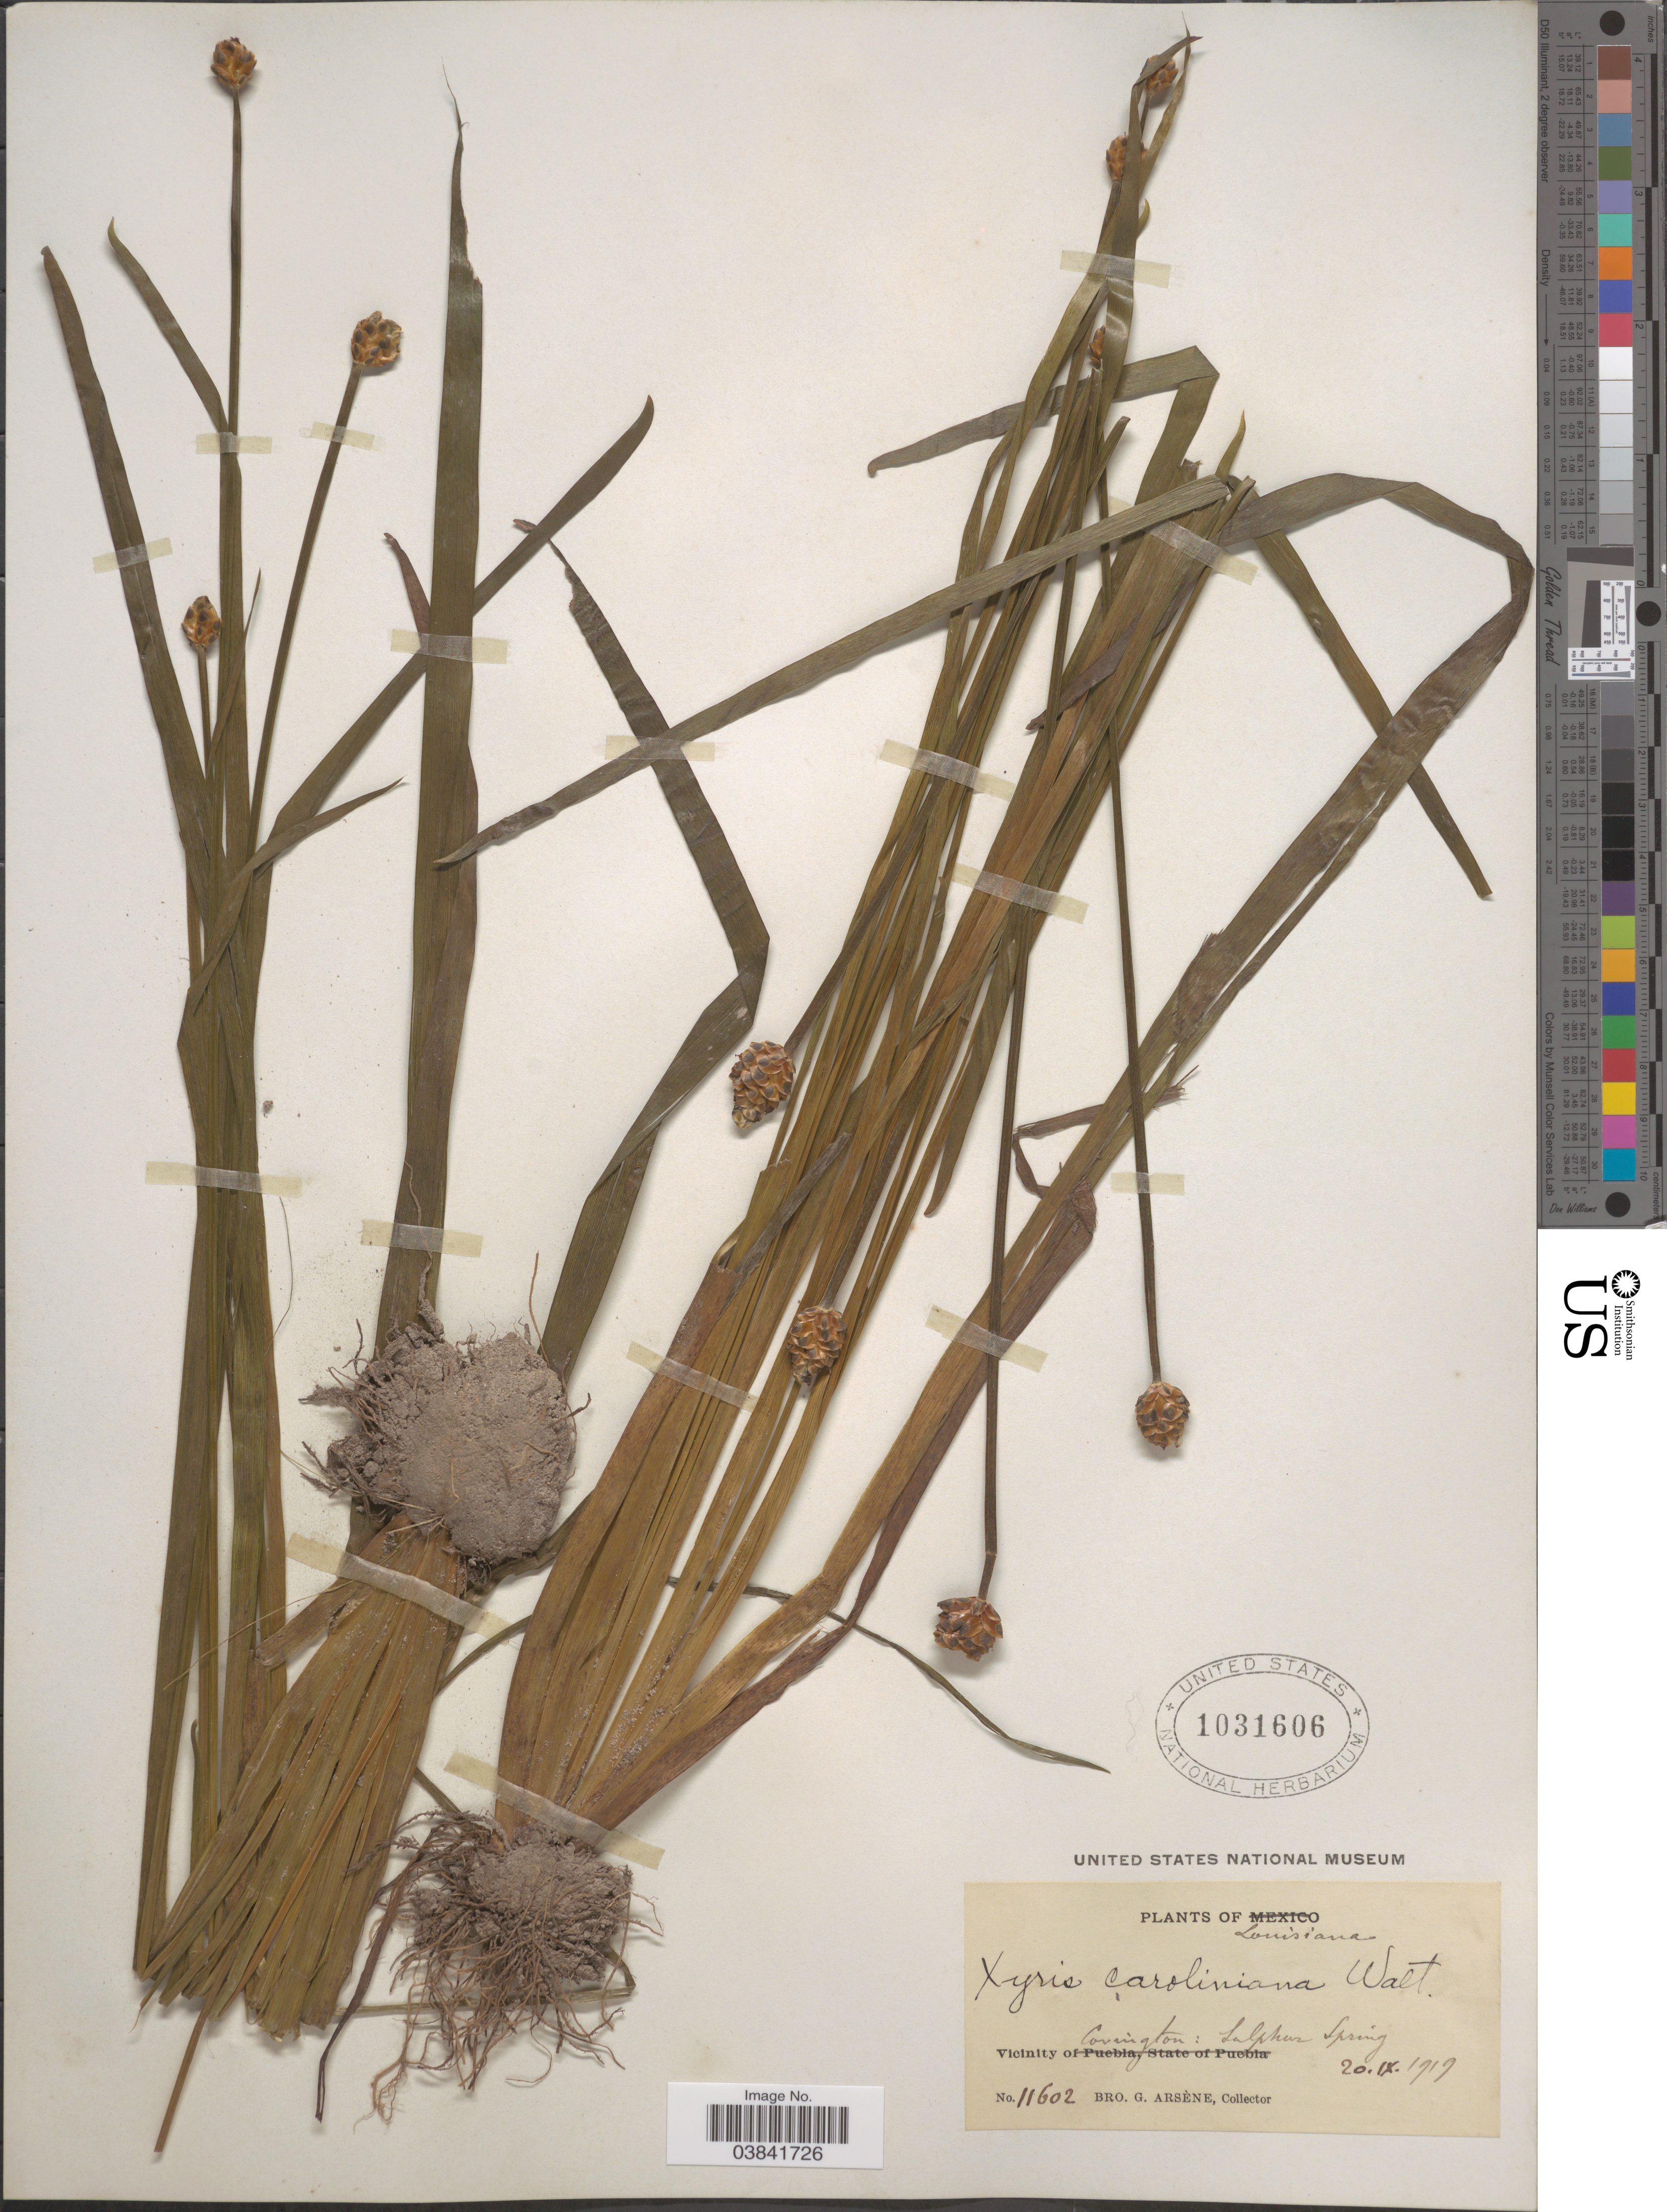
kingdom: Plantae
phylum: Tracheophyta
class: Liliopsida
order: Poales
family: Xyridaceae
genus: Xyris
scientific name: Xyris iridifolia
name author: Chapm.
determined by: Strong, Mark T., (BOT), Smithsonian Institution - National Museum of Natural History (UNITED STATES)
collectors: Bro. G. Arsène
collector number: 11602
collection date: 1919-09-20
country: United States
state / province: Louisiana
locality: Vicinity of Covington: Sulphur Spring.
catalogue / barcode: US 1031606